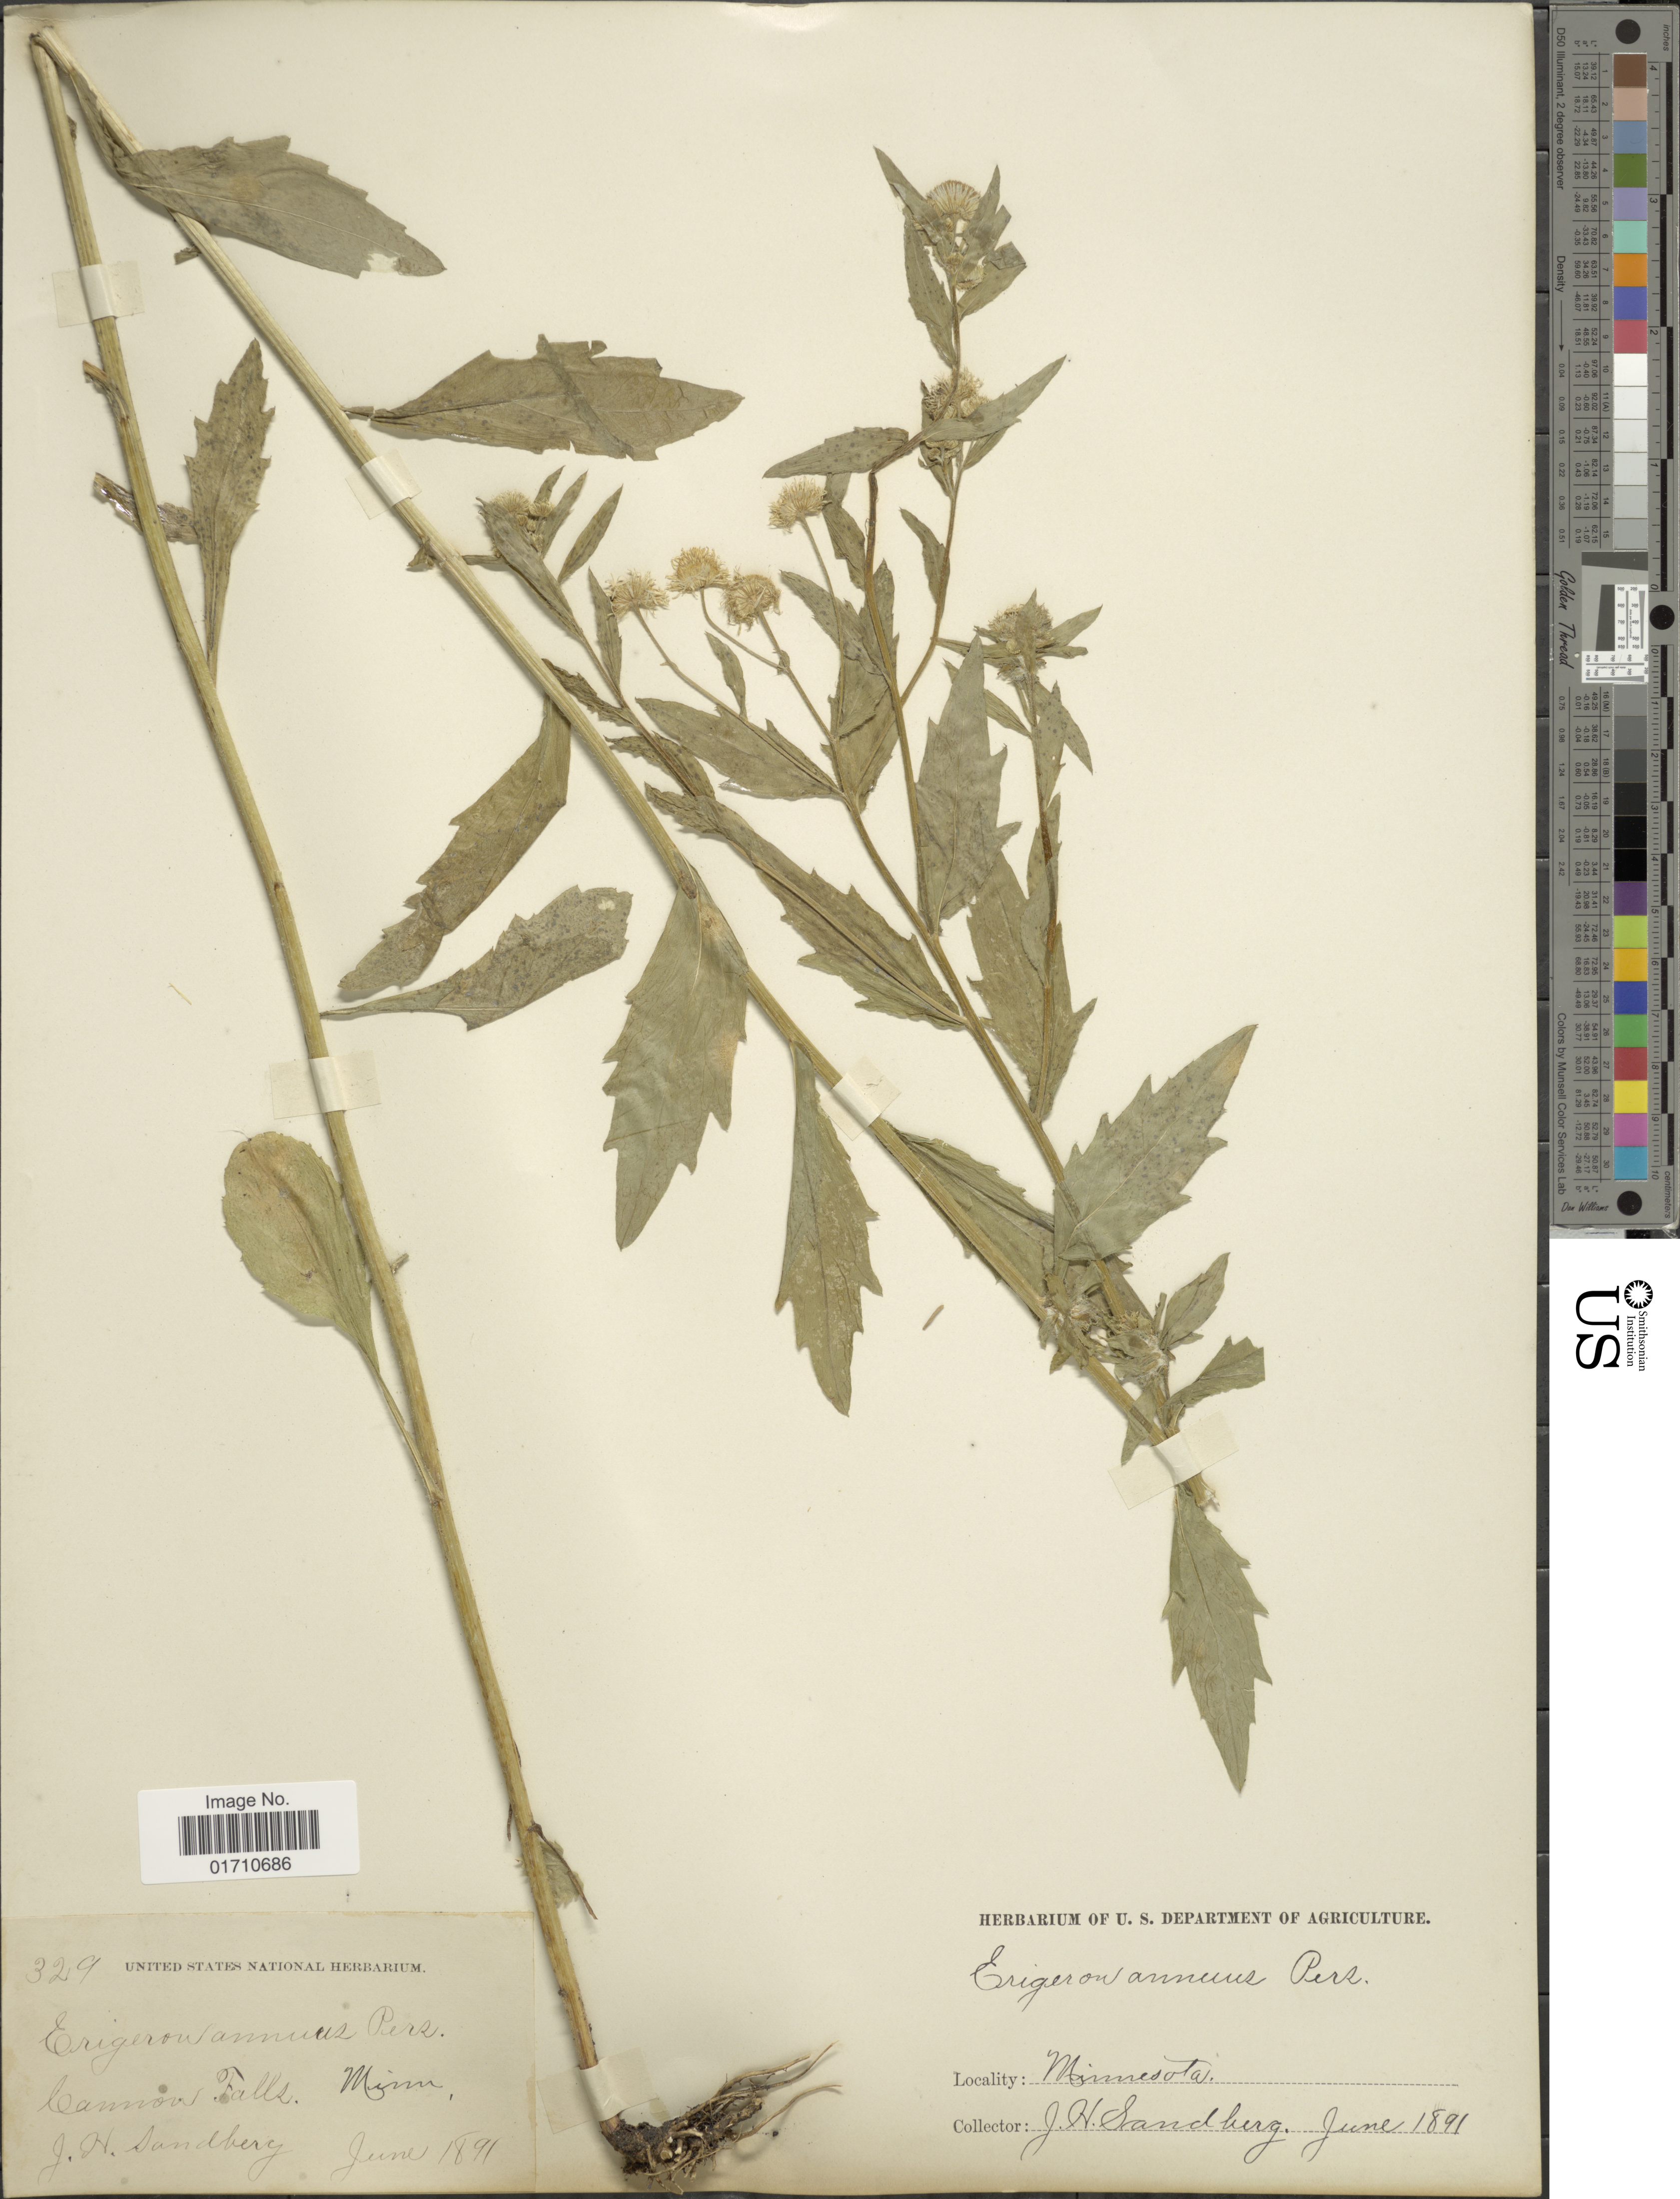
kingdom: Plantae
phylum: Tracheophyta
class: Magnoliopsida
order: Asterales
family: Asteraceae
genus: Erigeron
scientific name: Erigeron annuus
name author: (L.) Pers.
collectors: J. H. Sandberg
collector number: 329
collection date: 1891-06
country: United States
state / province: Minnesota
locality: Cannon Falls